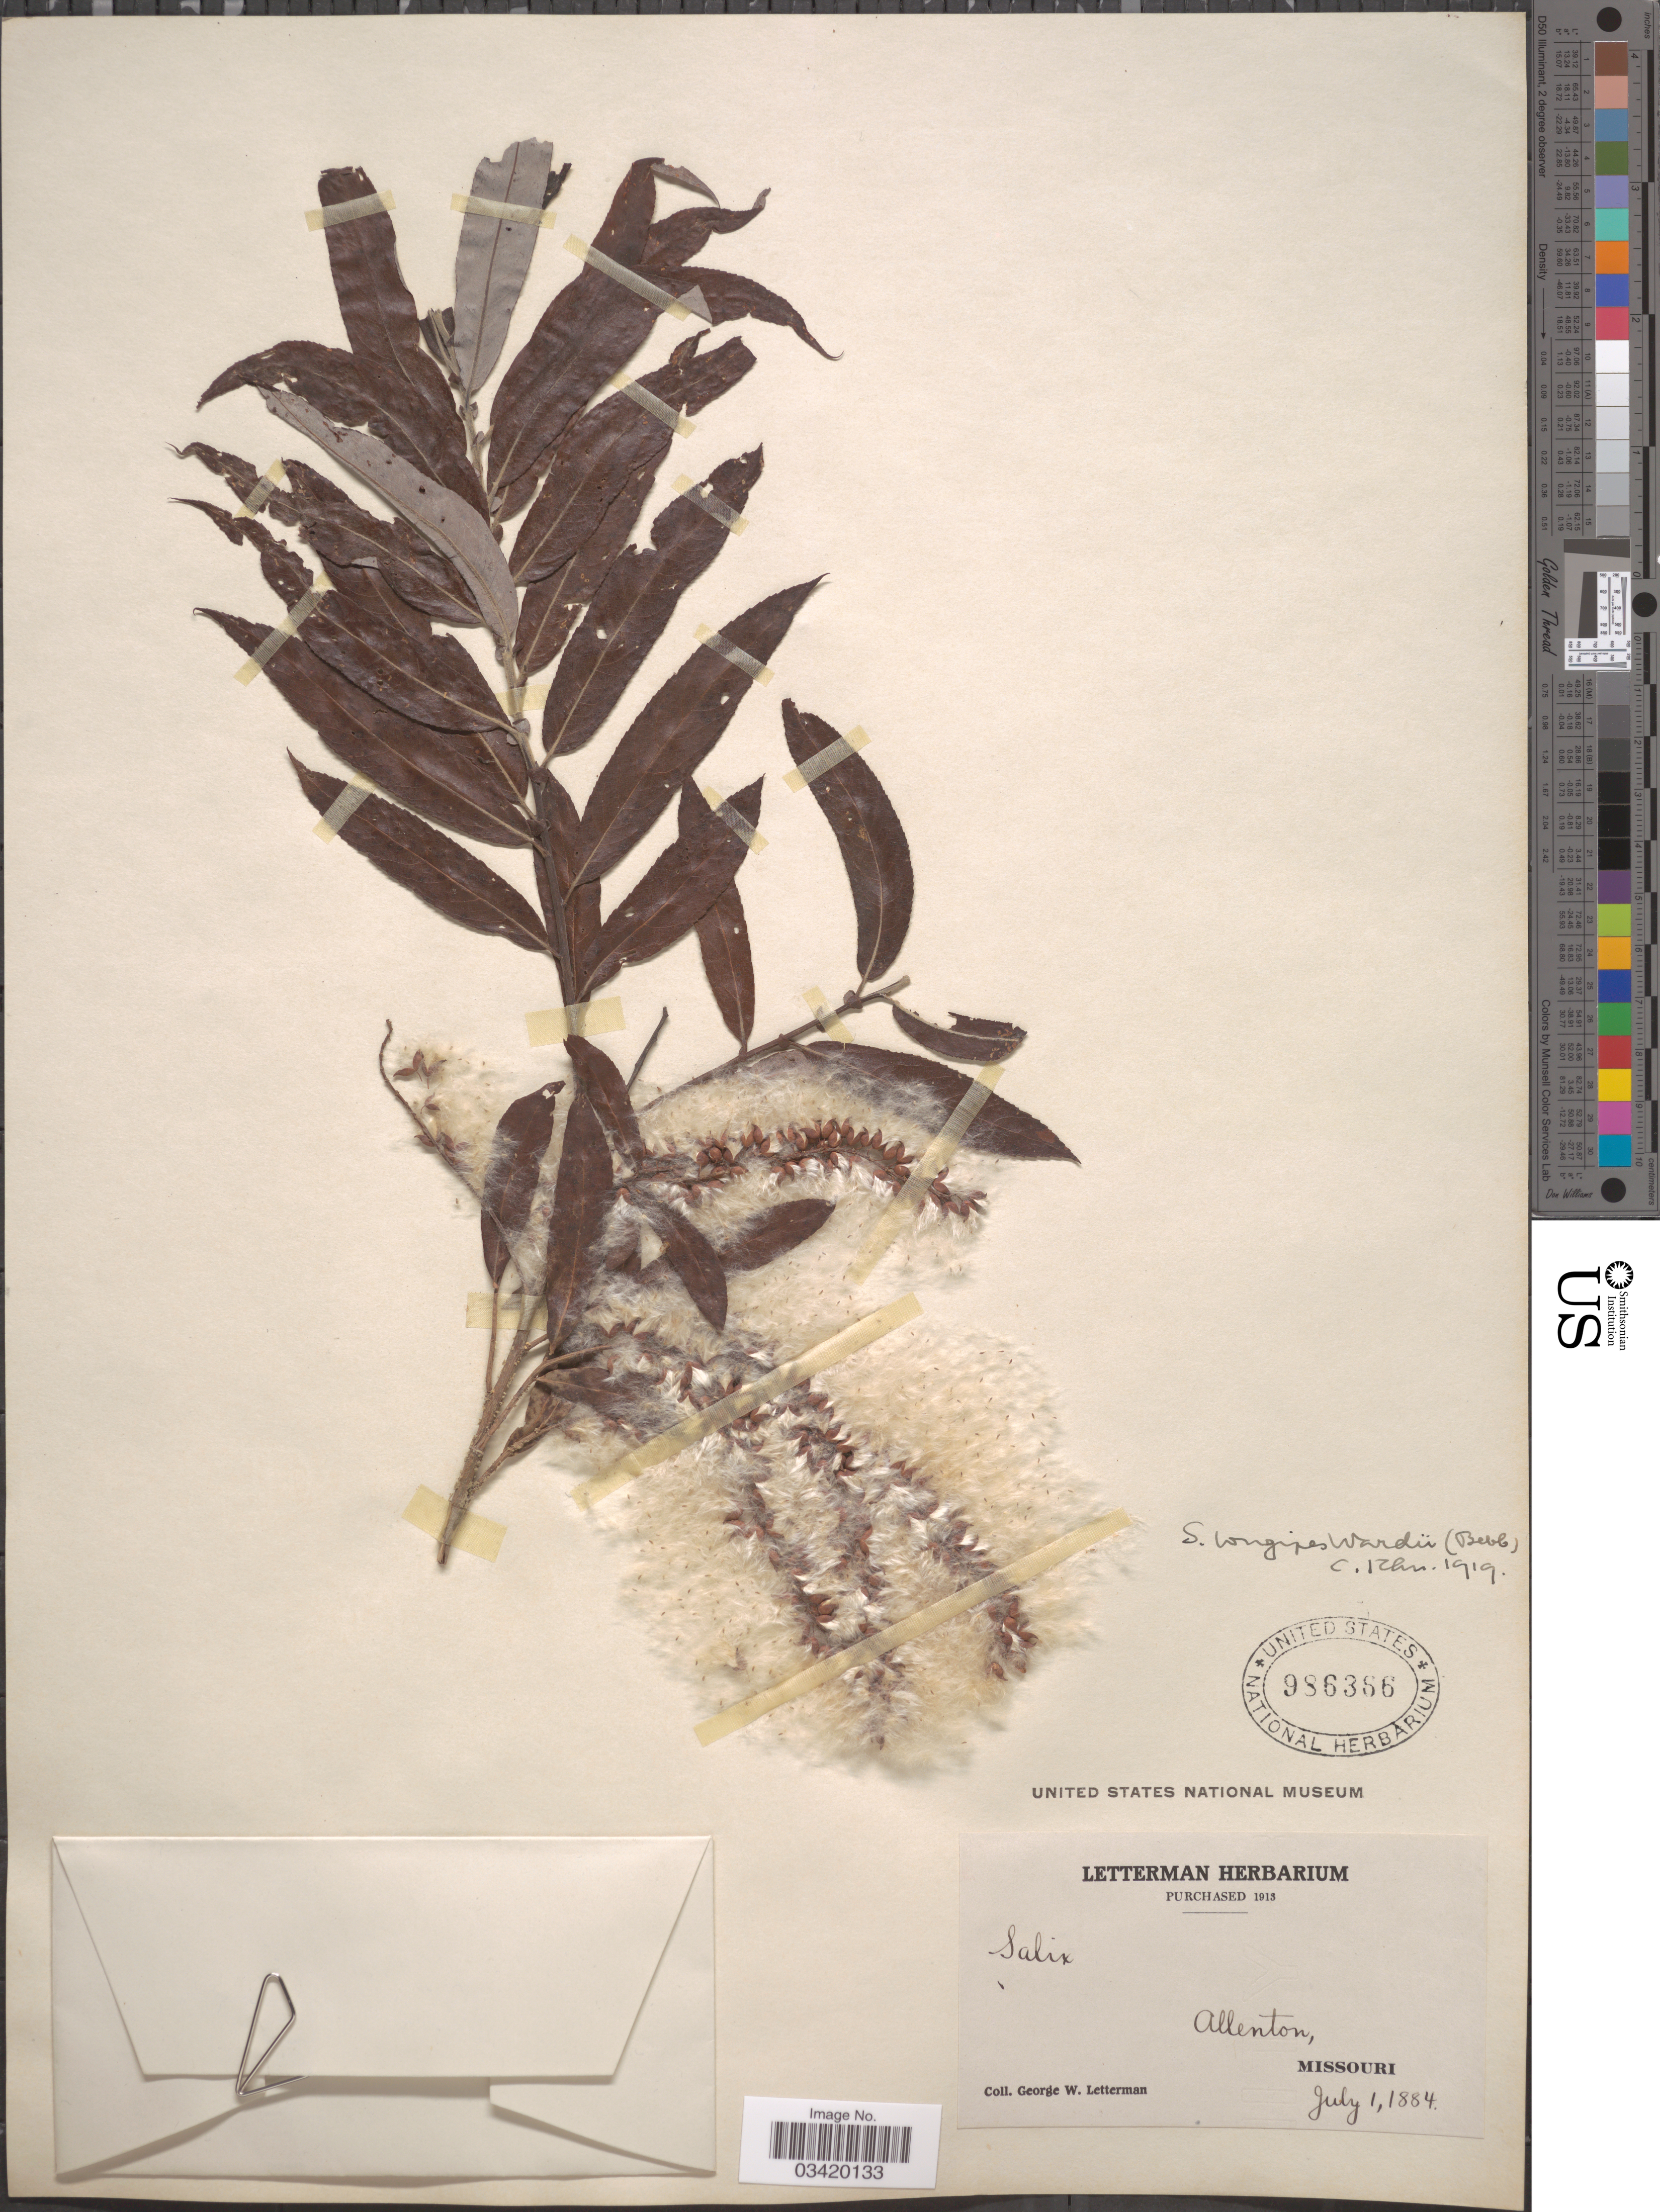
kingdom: Plantae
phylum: Tracheophyta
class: Magnoliopsida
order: Malpighiales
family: Salicaceae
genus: Salix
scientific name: Salix caroliniana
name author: Michx.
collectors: G. W. Letterman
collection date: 1884-07-01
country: United States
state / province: Missouri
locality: Allenton.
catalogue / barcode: US 986366